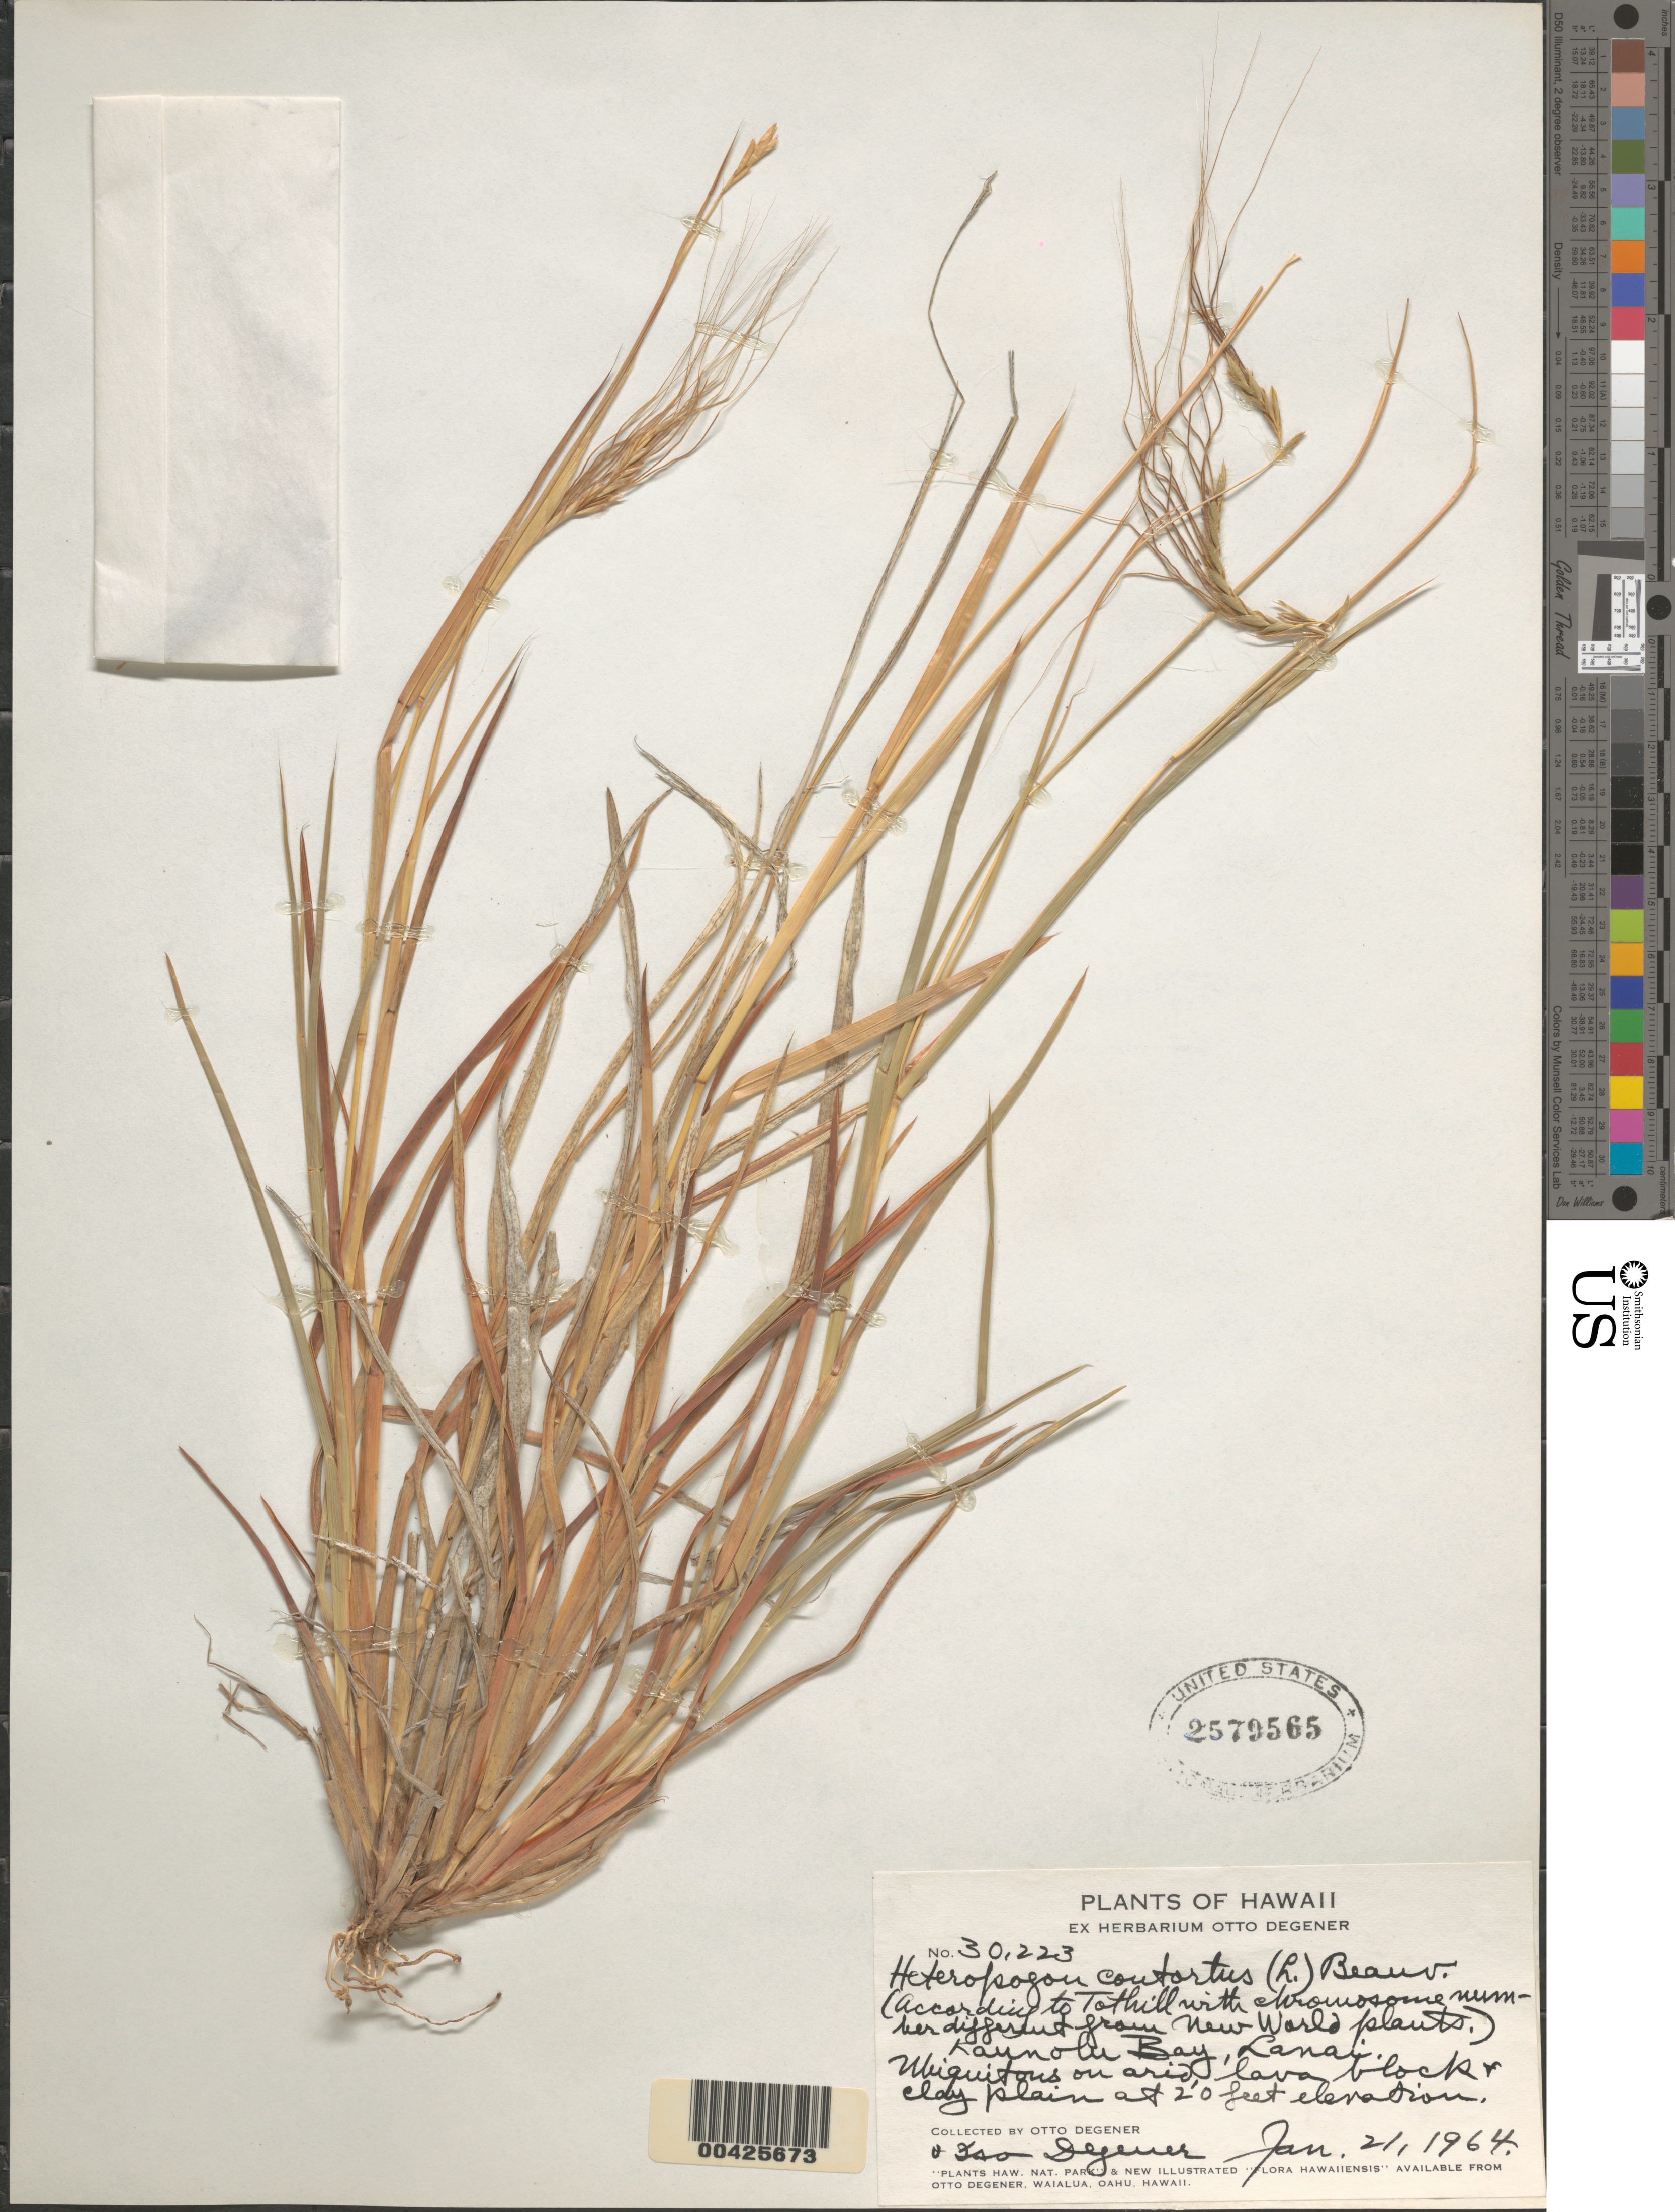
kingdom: Plantae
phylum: Tracheophyta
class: Liliopsida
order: Poales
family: Poaceae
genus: Heteropogon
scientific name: Heteropogon contortus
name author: (L.) P. Beauv. ex Roem. & Schult.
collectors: O. Degener & I. Degener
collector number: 30223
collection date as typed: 21 Jan 1964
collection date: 1964-01-21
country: United States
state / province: Hawaii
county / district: Maui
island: Lana'i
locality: Kaunolu Bay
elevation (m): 6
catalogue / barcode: US 2579565